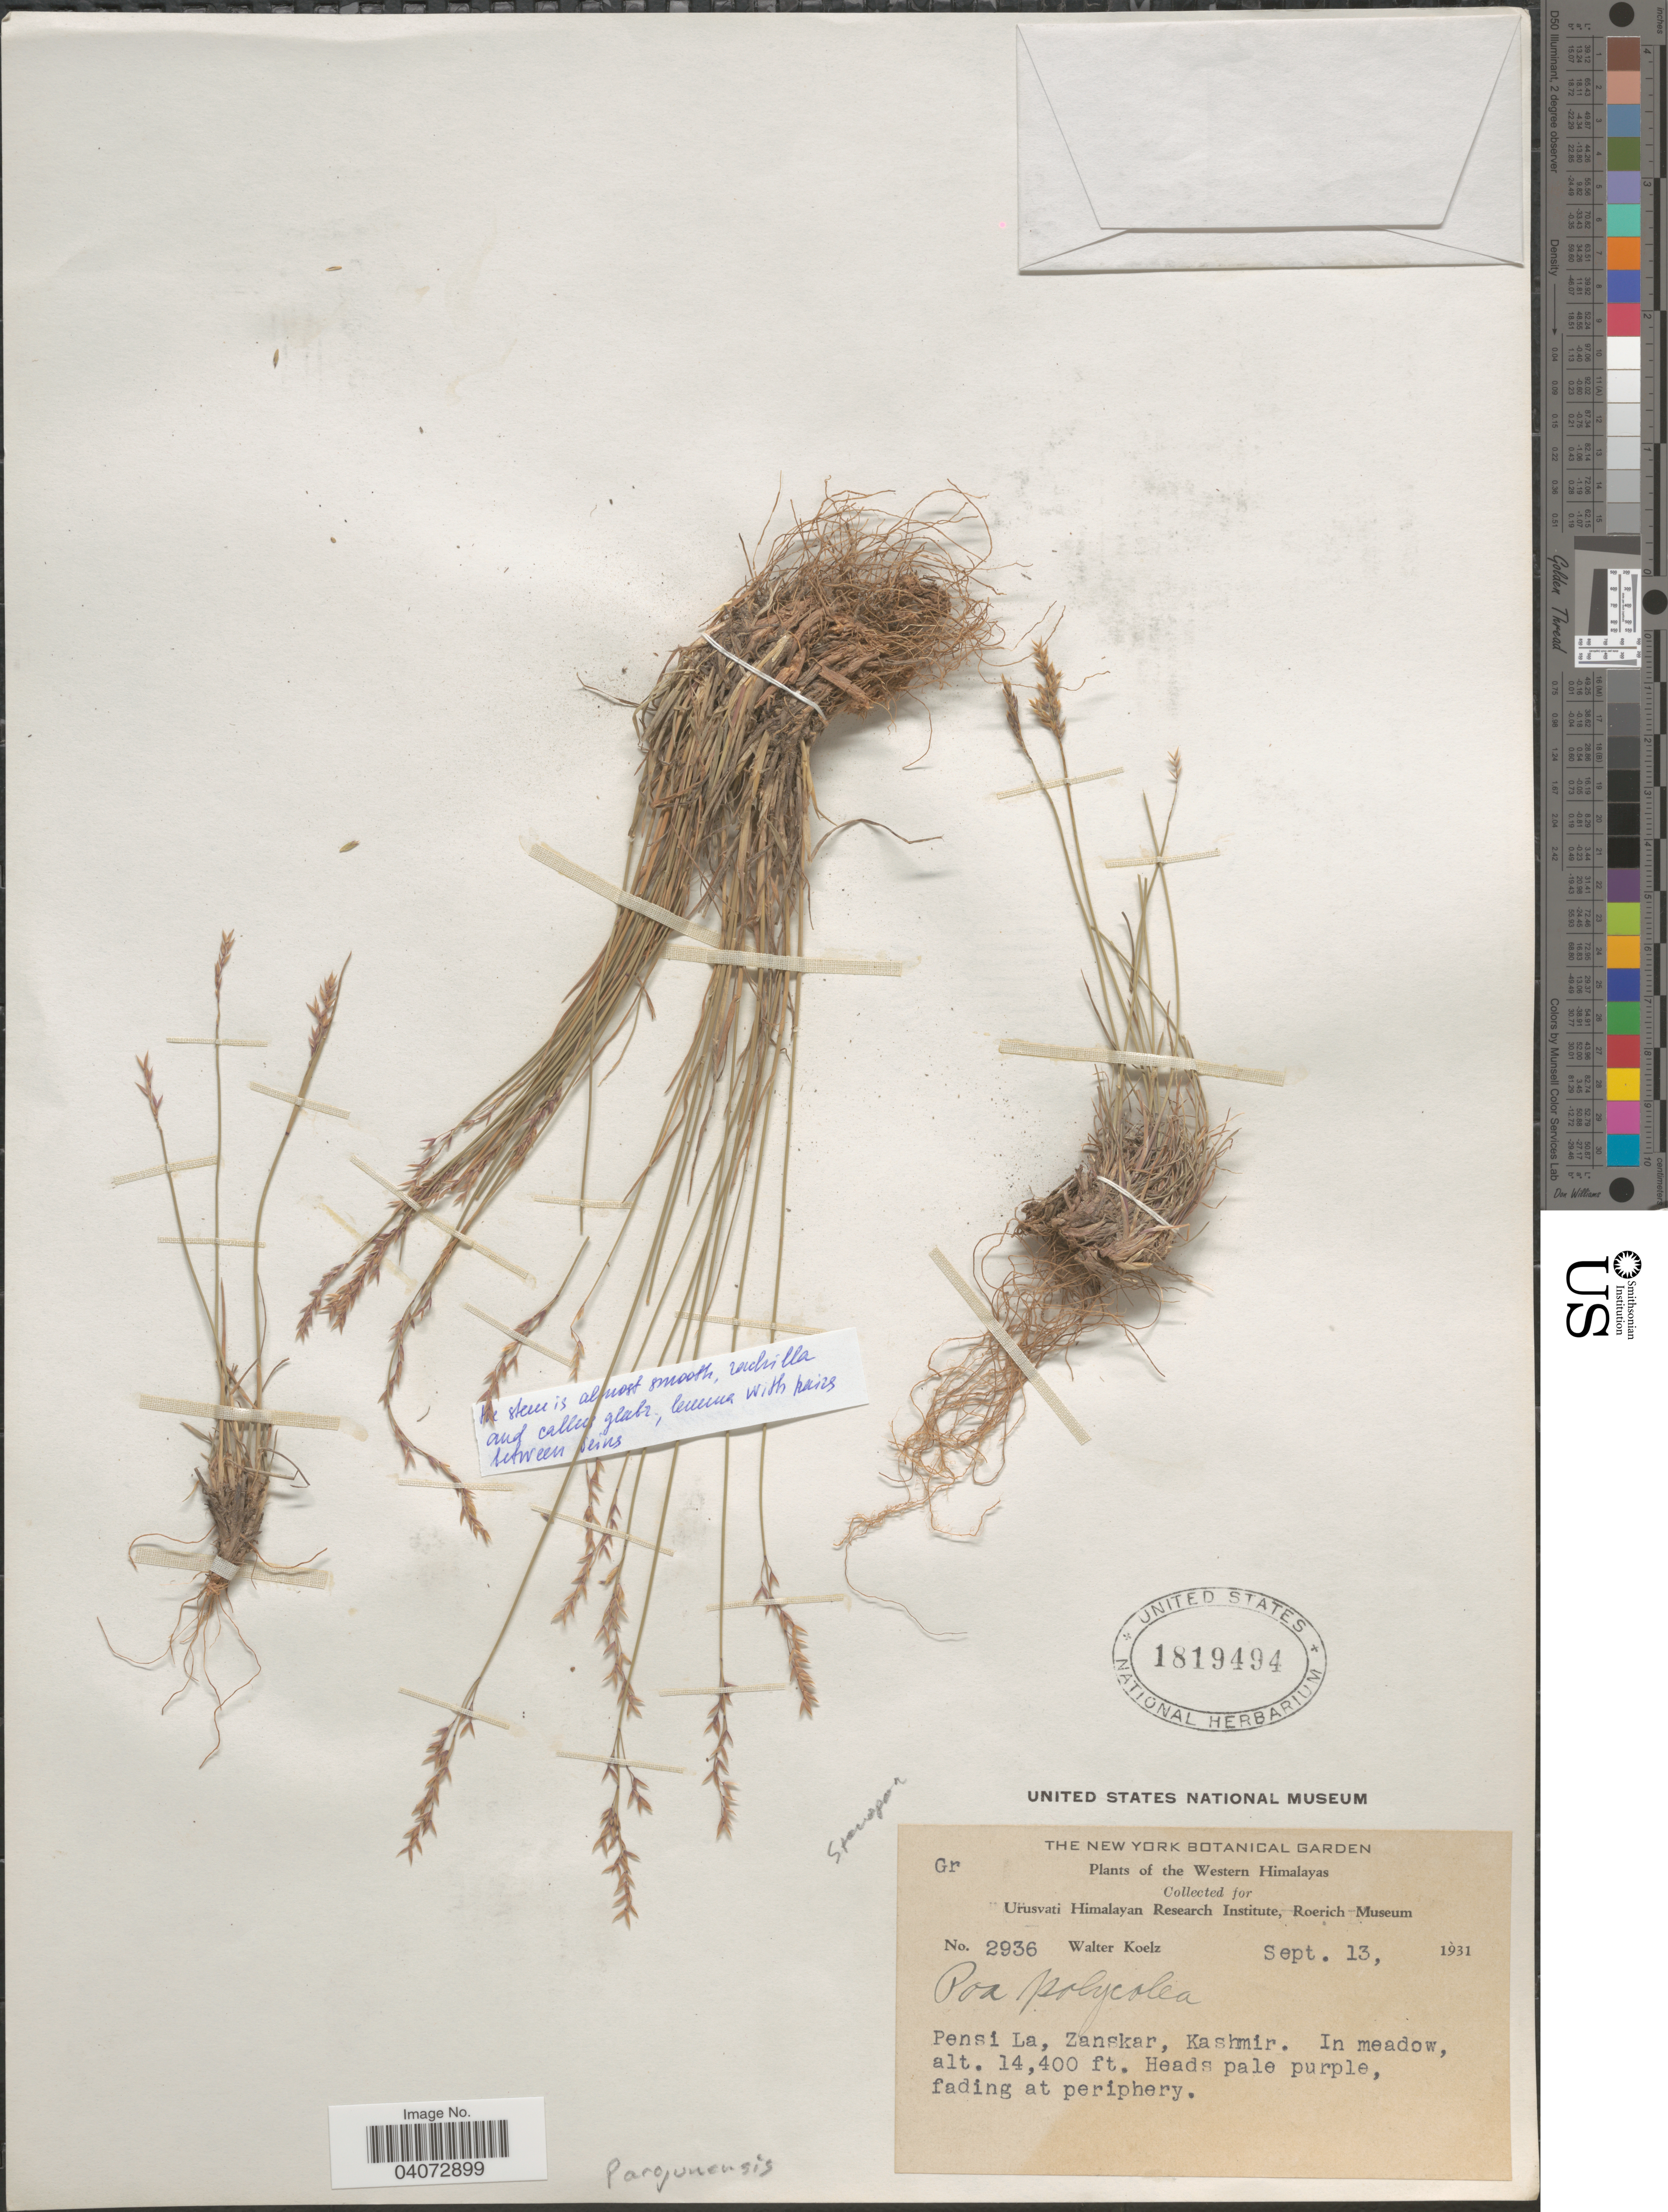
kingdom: Plantae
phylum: Tracheophyta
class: Liliopsida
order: Poales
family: Poaceae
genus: Poa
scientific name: Poa albertii subsp. lahulensis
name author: (Bor) Olonova & G.H. Zhu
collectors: W. N. Koelz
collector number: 2936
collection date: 1931-09-13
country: India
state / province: Jammu and Kashmir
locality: The Western Himalayas. Pensi La, Zanskar, Kashmir.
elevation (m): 4389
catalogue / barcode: US 1819494